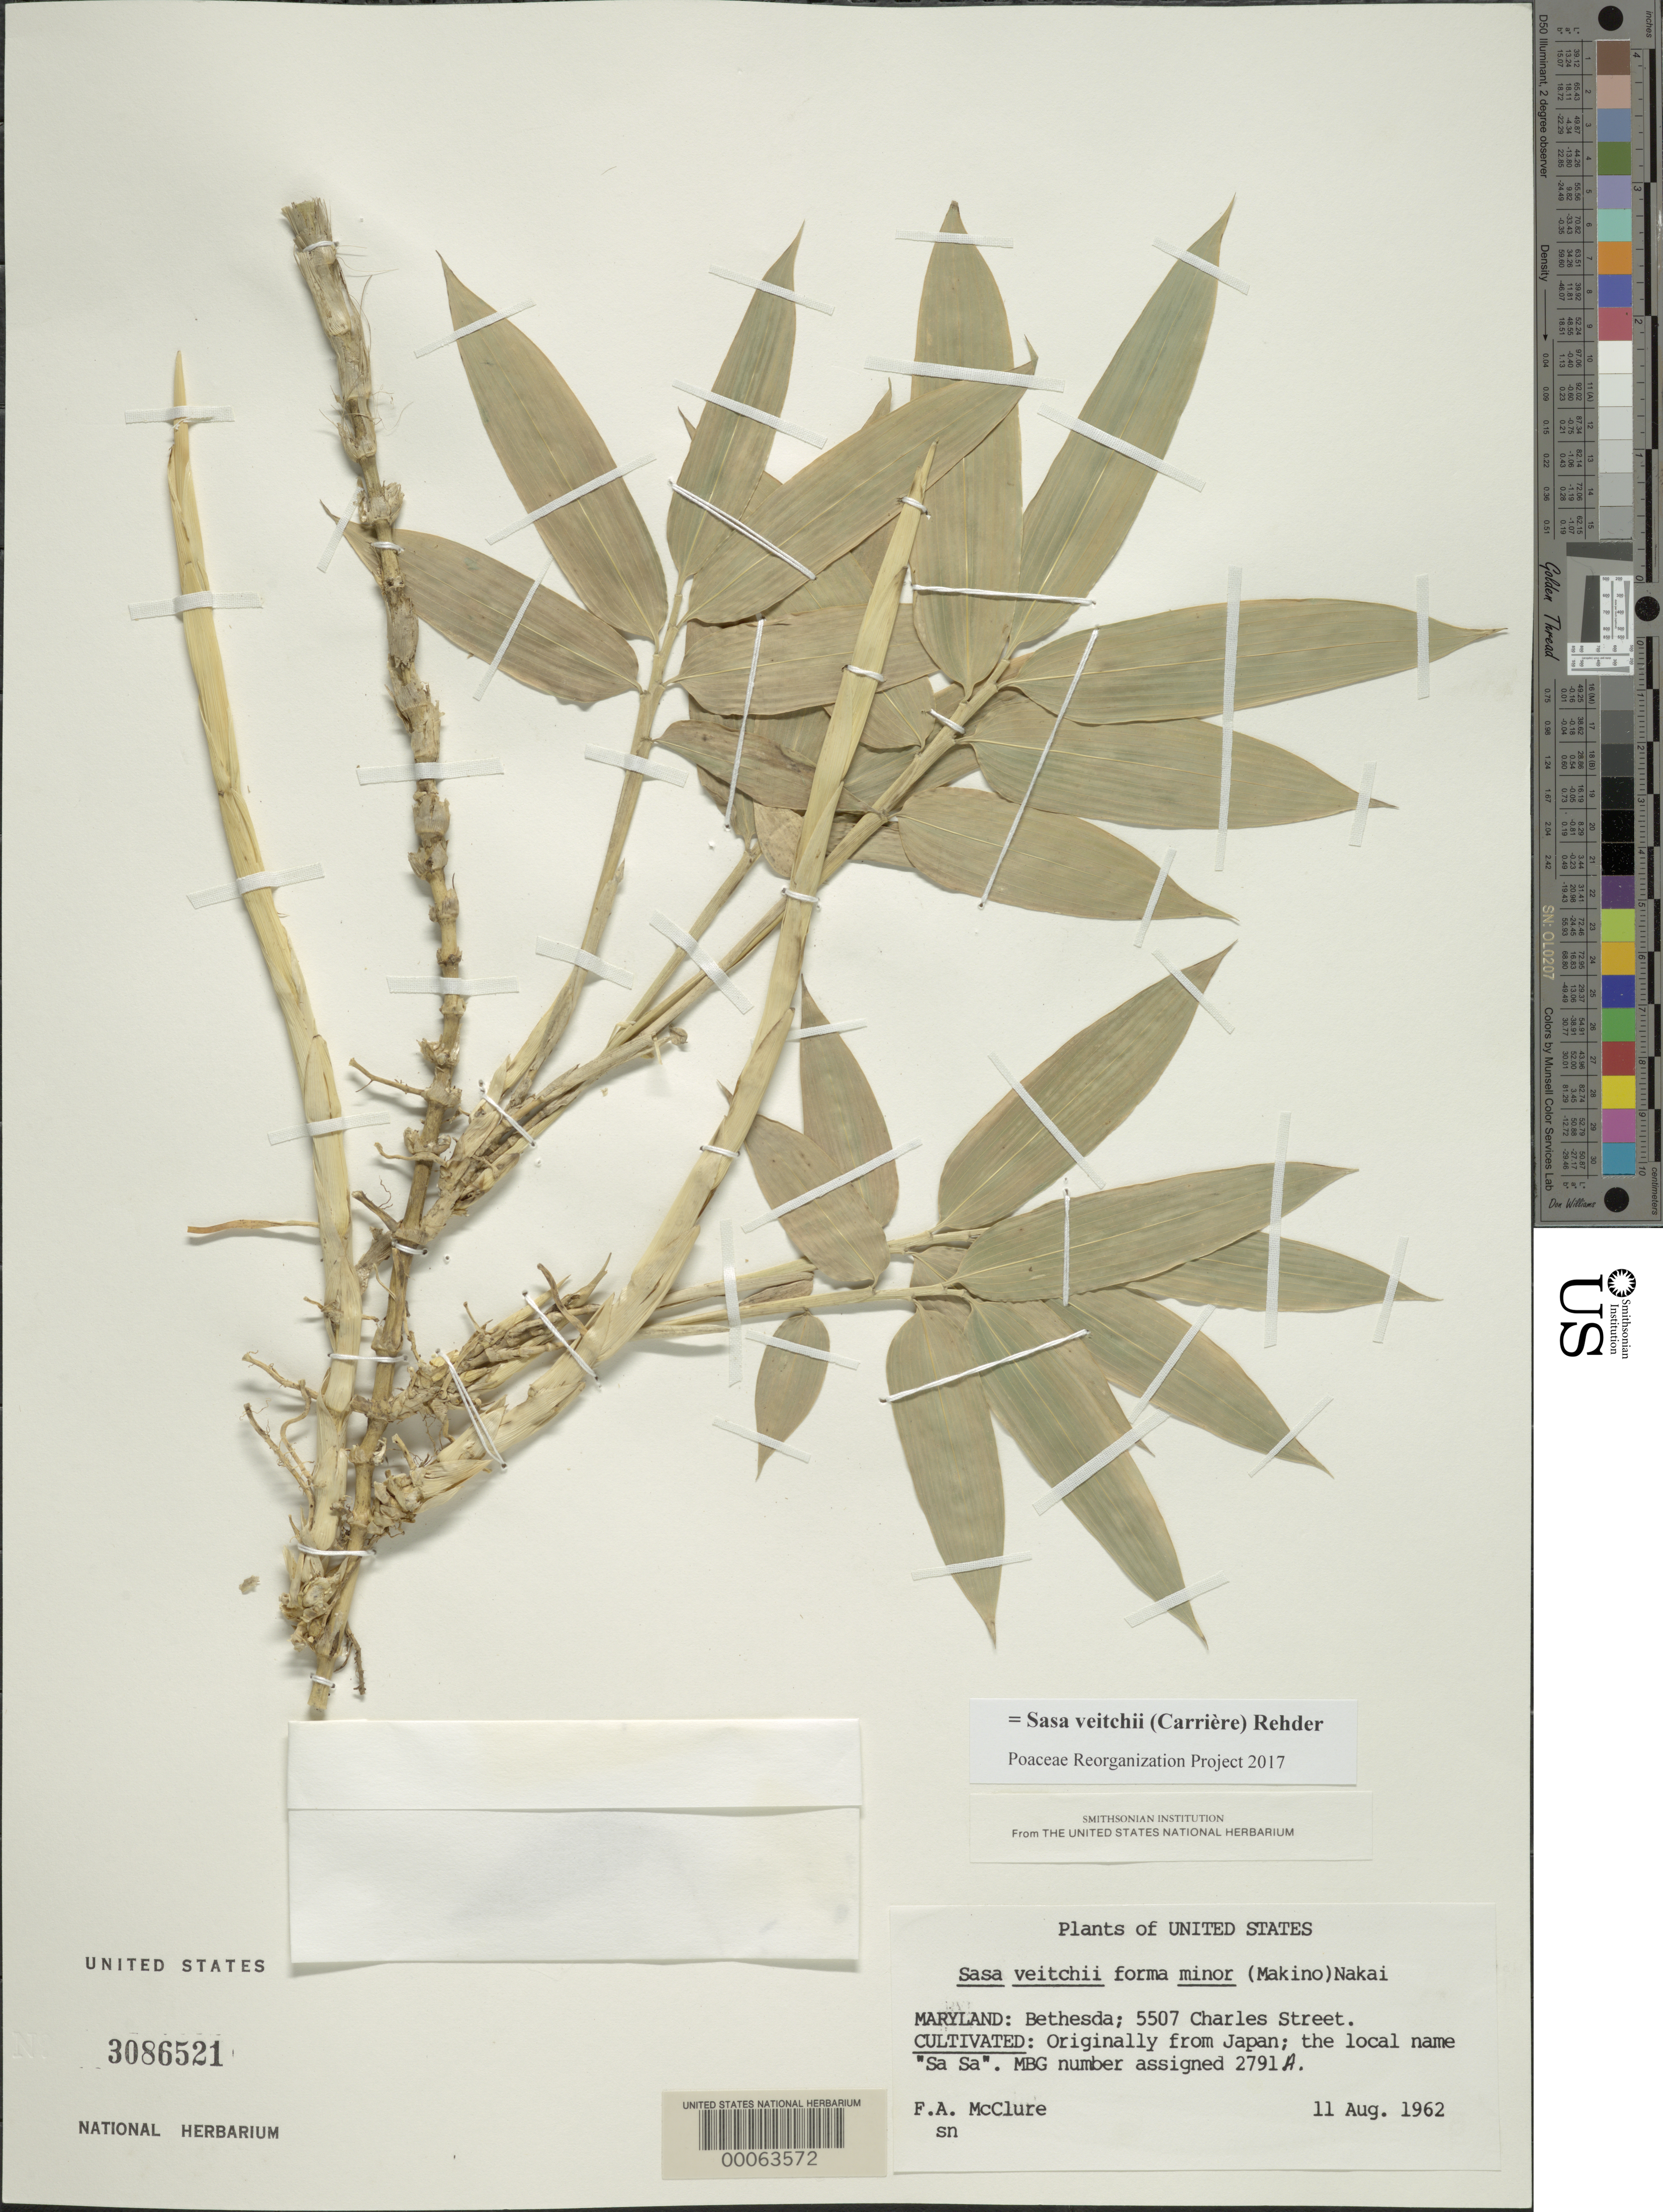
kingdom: Plantae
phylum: Tracheophyta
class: Liliopsida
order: Poales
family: Poaceae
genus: Sasa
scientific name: Sasa veitchii f. minor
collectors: F. A. McClure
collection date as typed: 11 Aug 1962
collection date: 1962-08-11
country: United States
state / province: Maryland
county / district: Montgomery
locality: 5507 Charles Street, Bethesda (McClure's garden)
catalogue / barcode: US 3086521